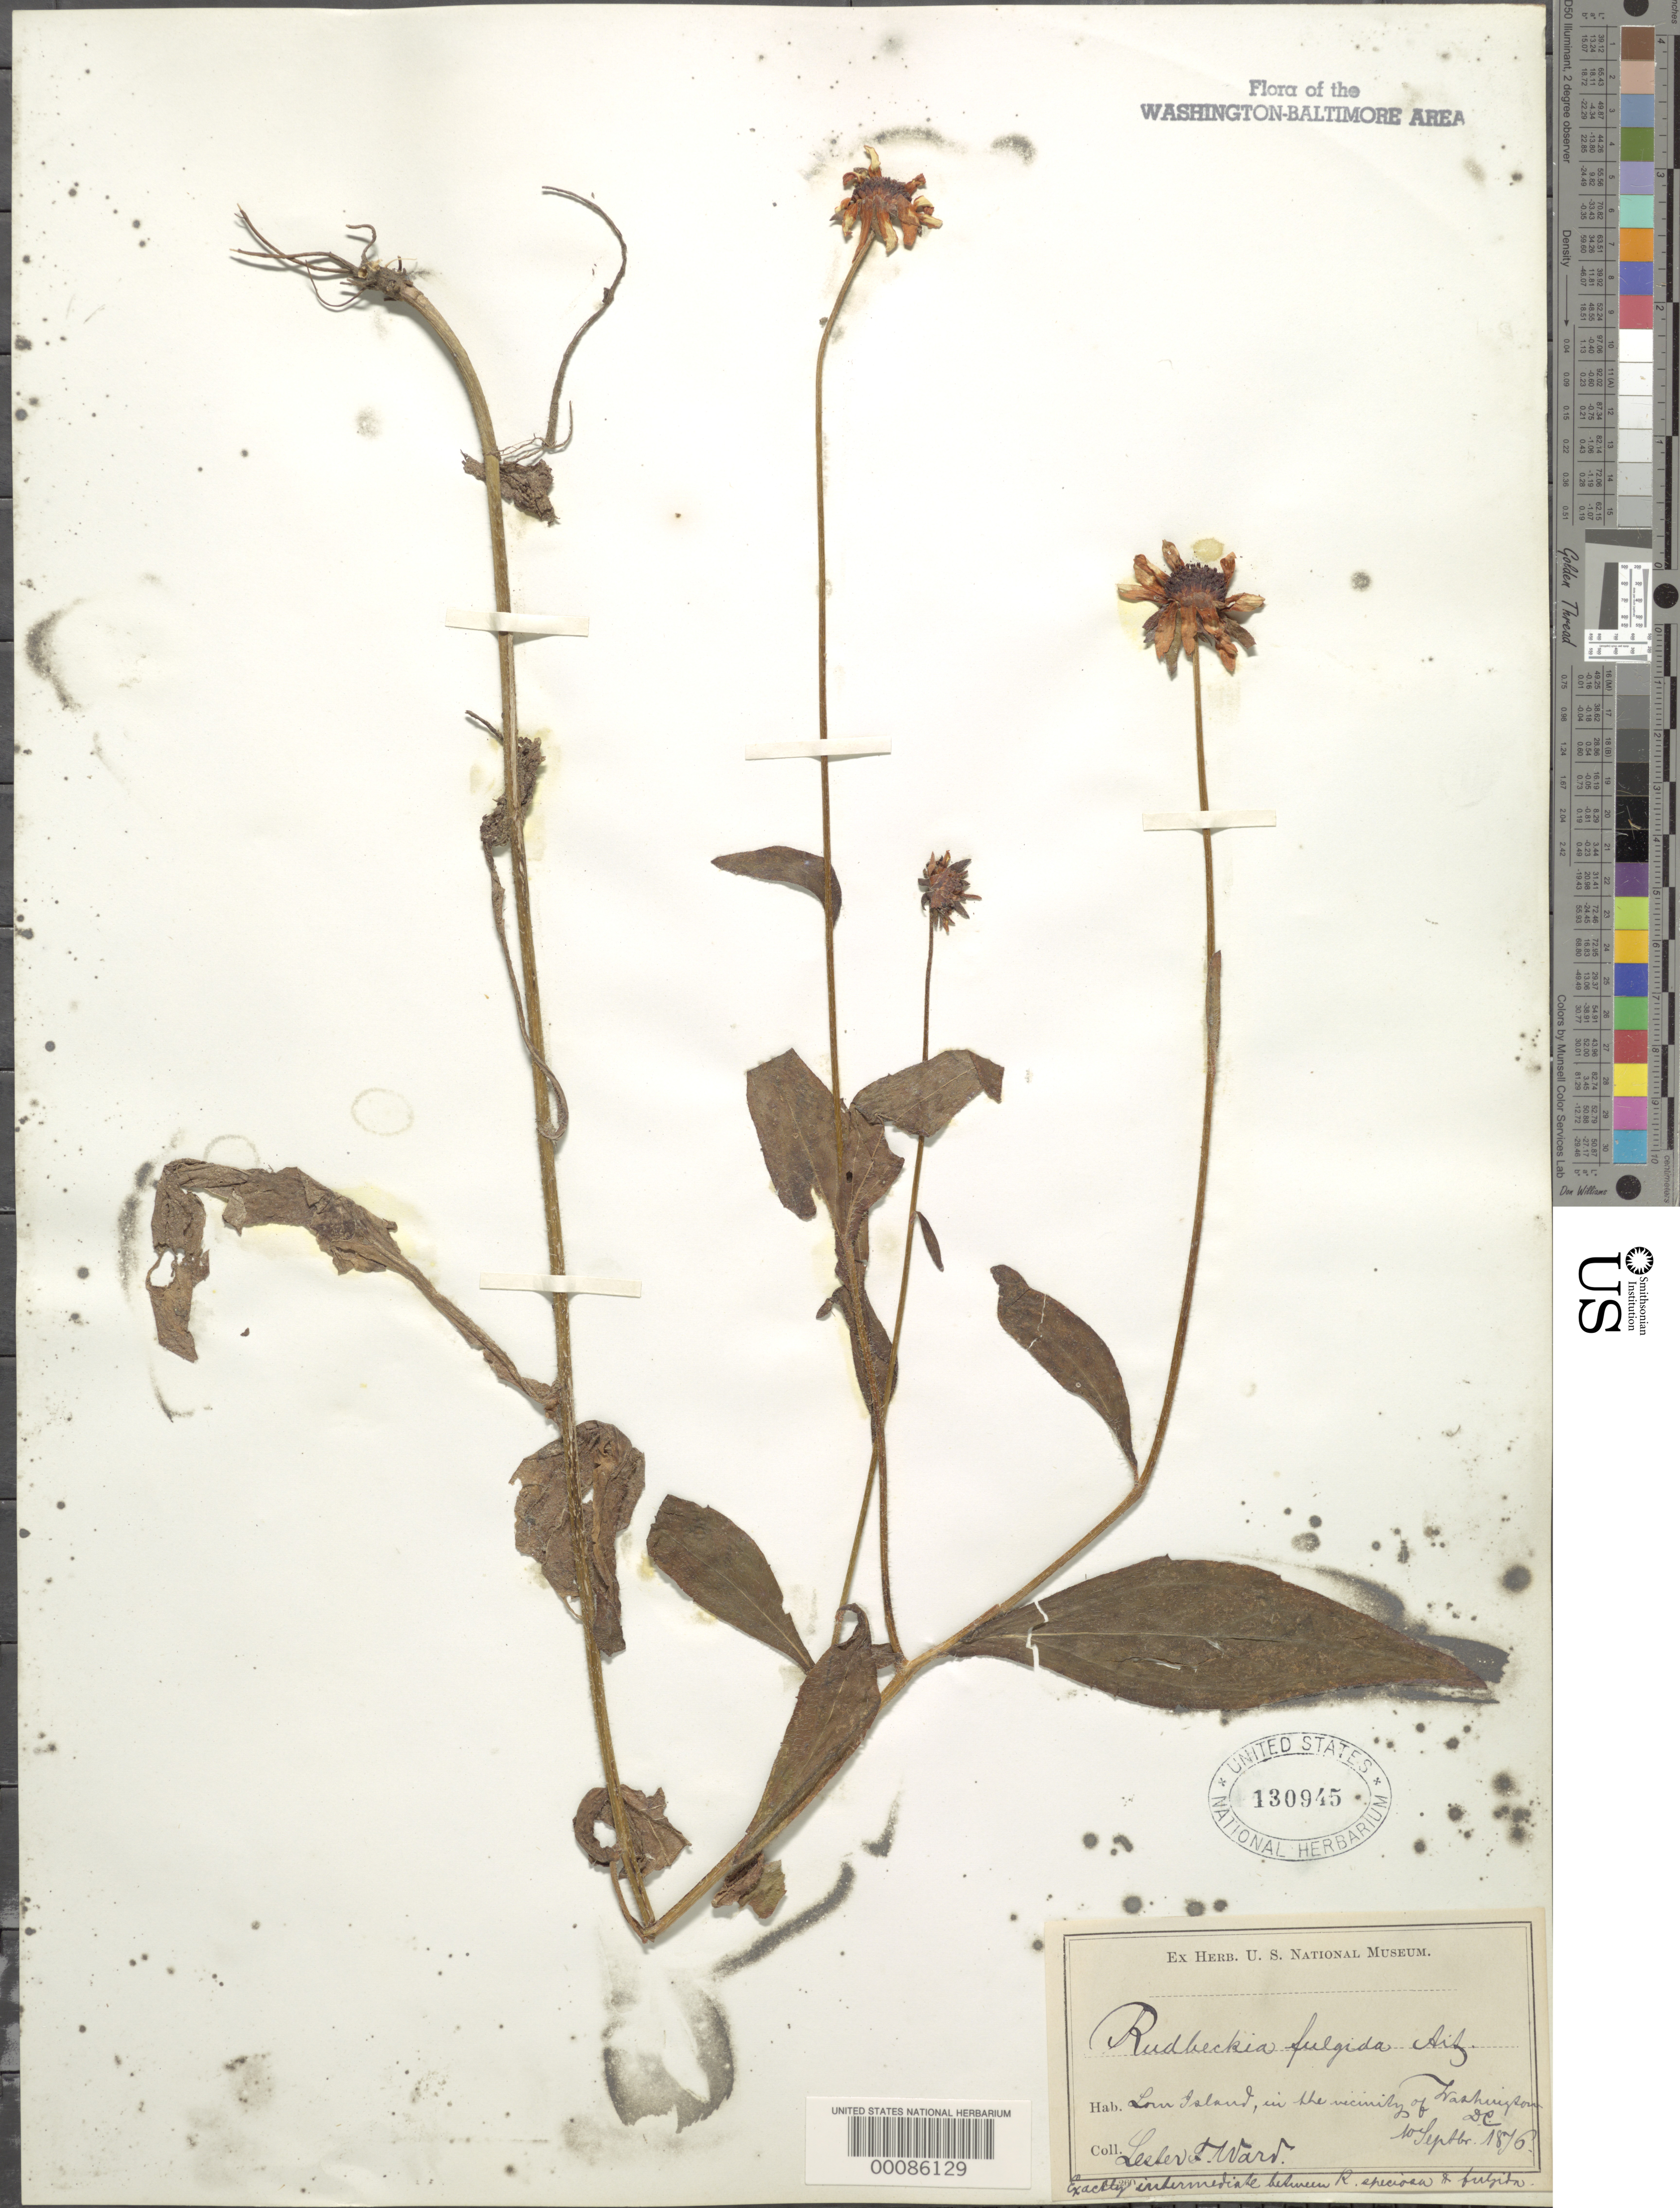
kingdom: Plantae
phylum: Tracheophyta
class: Magnoliopsida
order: Asterales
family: Asteraceae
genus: Rudbeckia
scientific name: Rudbeckia fulgida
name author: Aiton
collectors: L. F. Ward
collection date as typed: Sep 1876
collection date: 1876-09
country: United States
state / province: District of Columbia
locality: Low Island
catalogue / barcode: US 130945